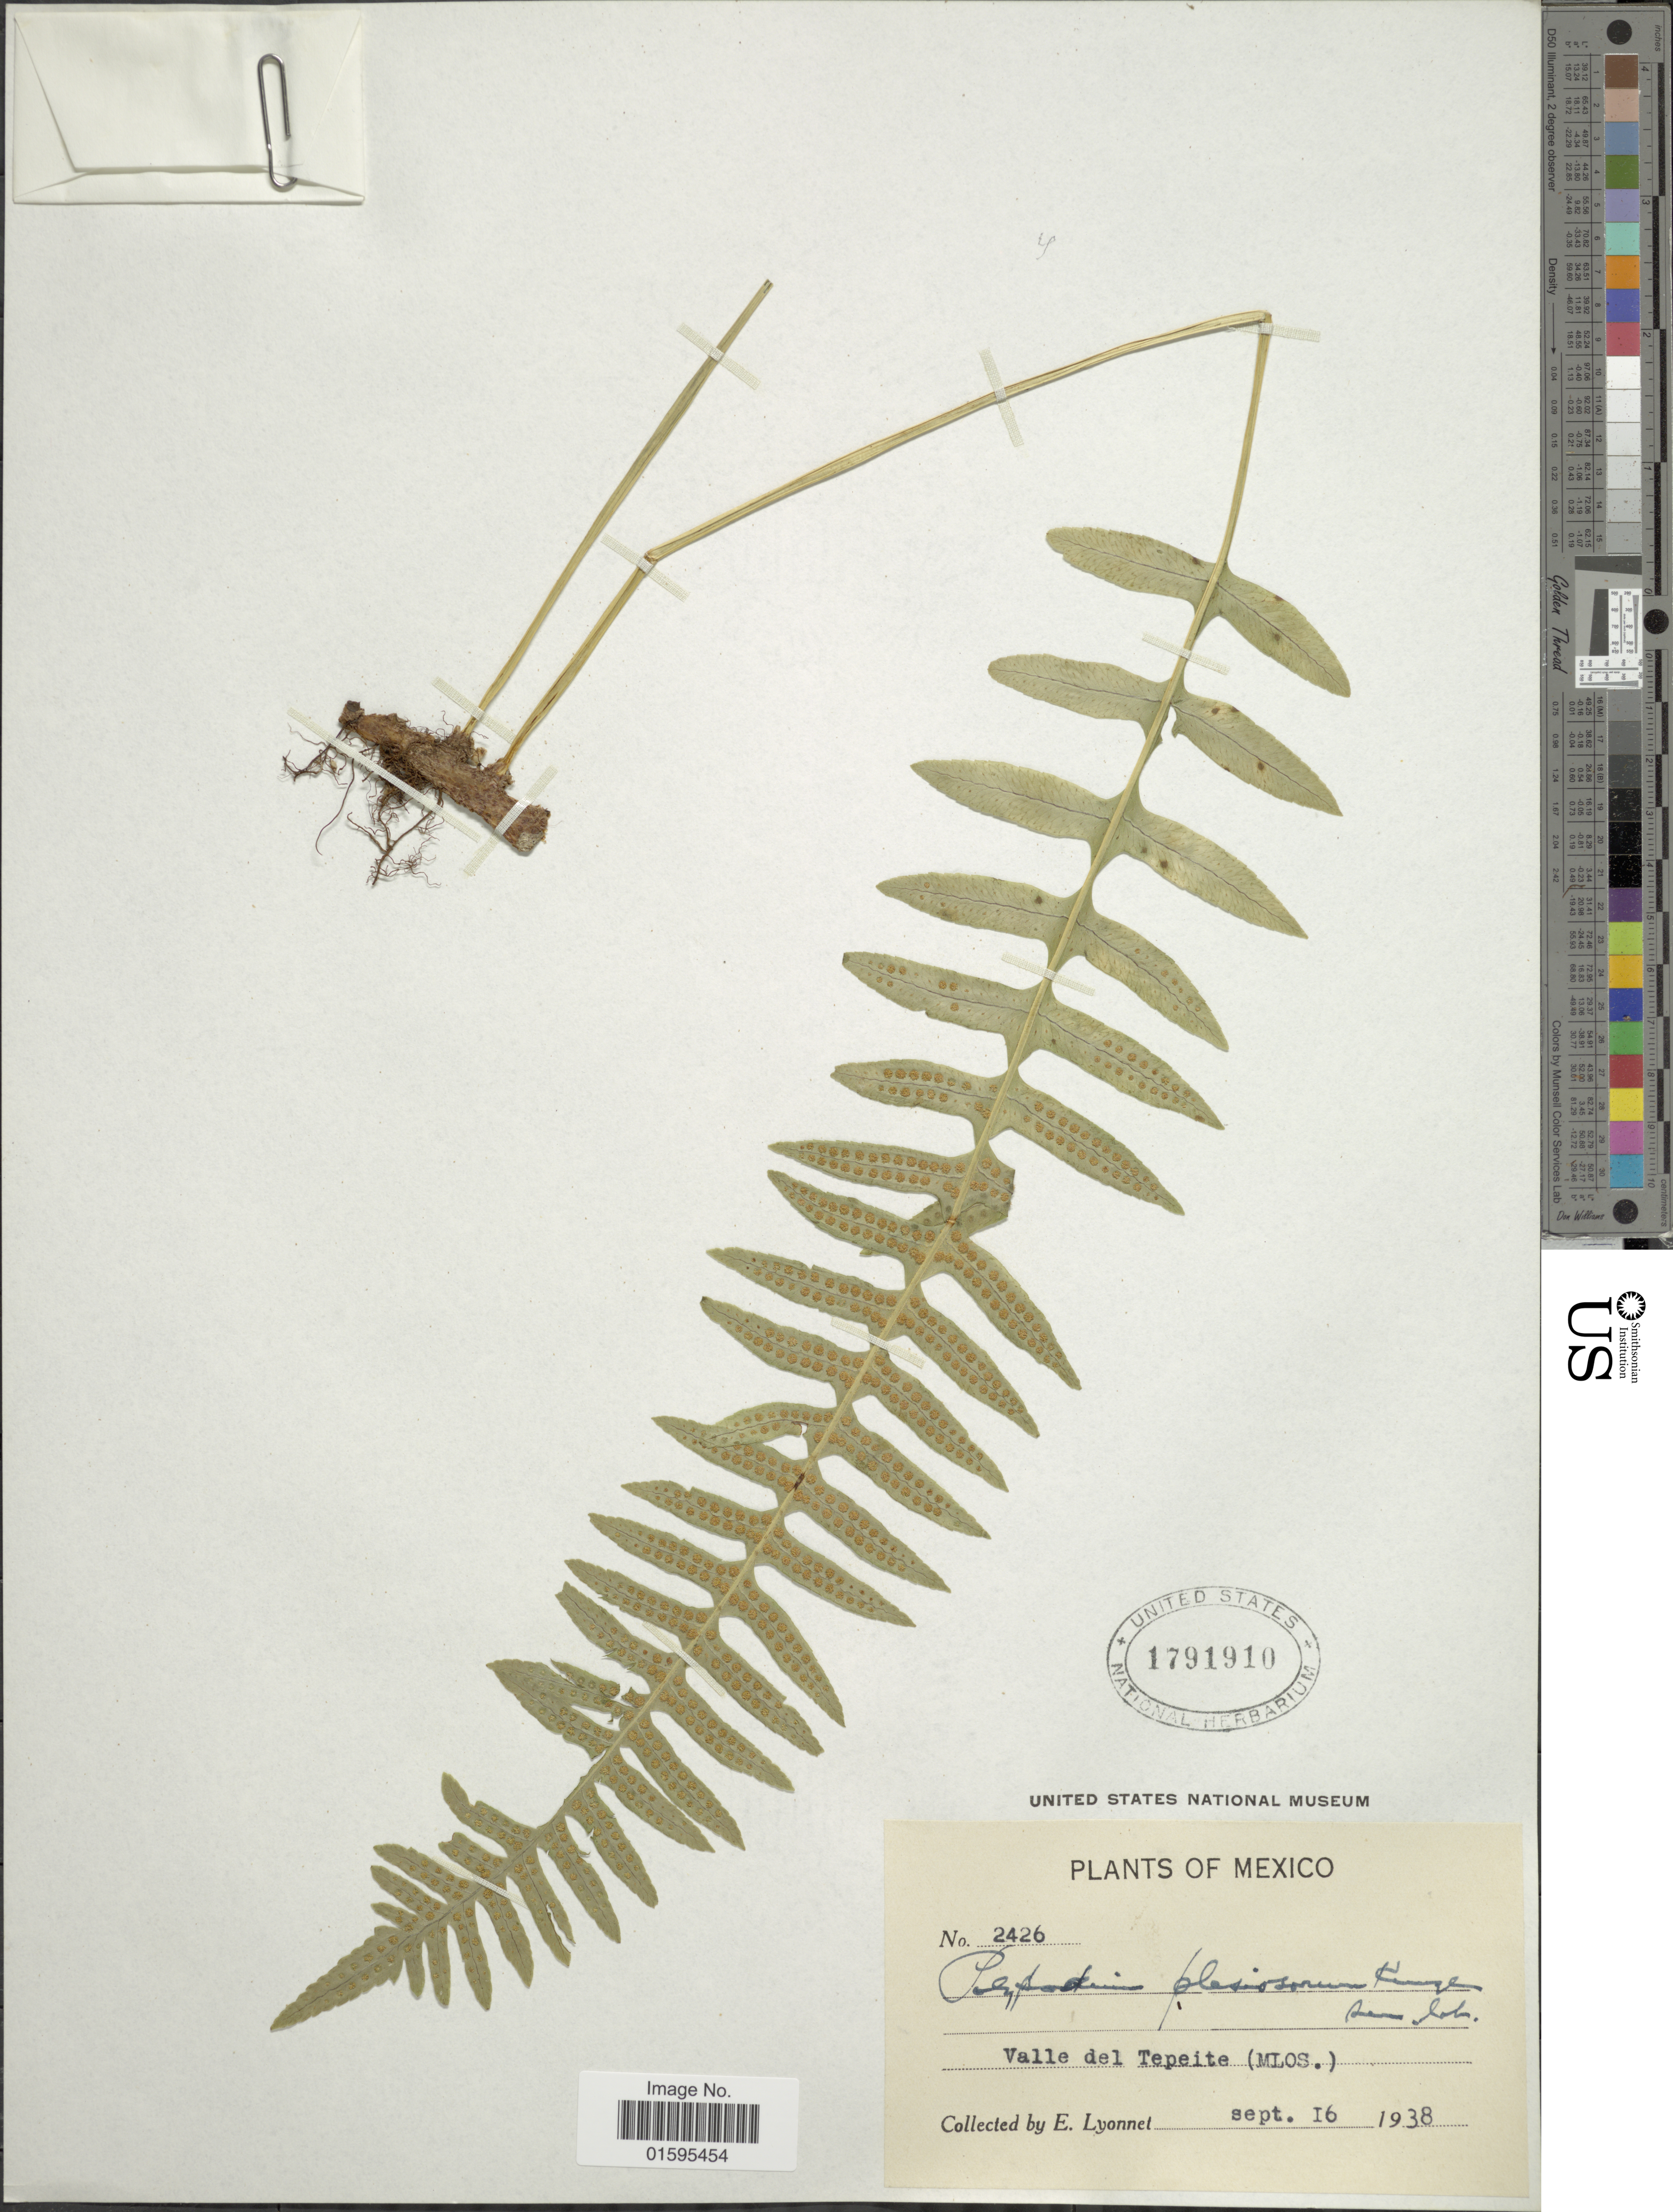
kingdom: Plantae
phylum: Tracheophyta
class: Polypodiopsida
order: Polypodiales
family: Polypodiaceae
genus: Polypodium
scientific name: Polypodium plesiosorum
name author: Kunze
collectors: E. Lyonnet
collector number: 2426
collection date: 1938-09-16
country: Mexico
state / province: Morelos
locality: Valle del Tepeite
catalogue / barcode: US 1791910